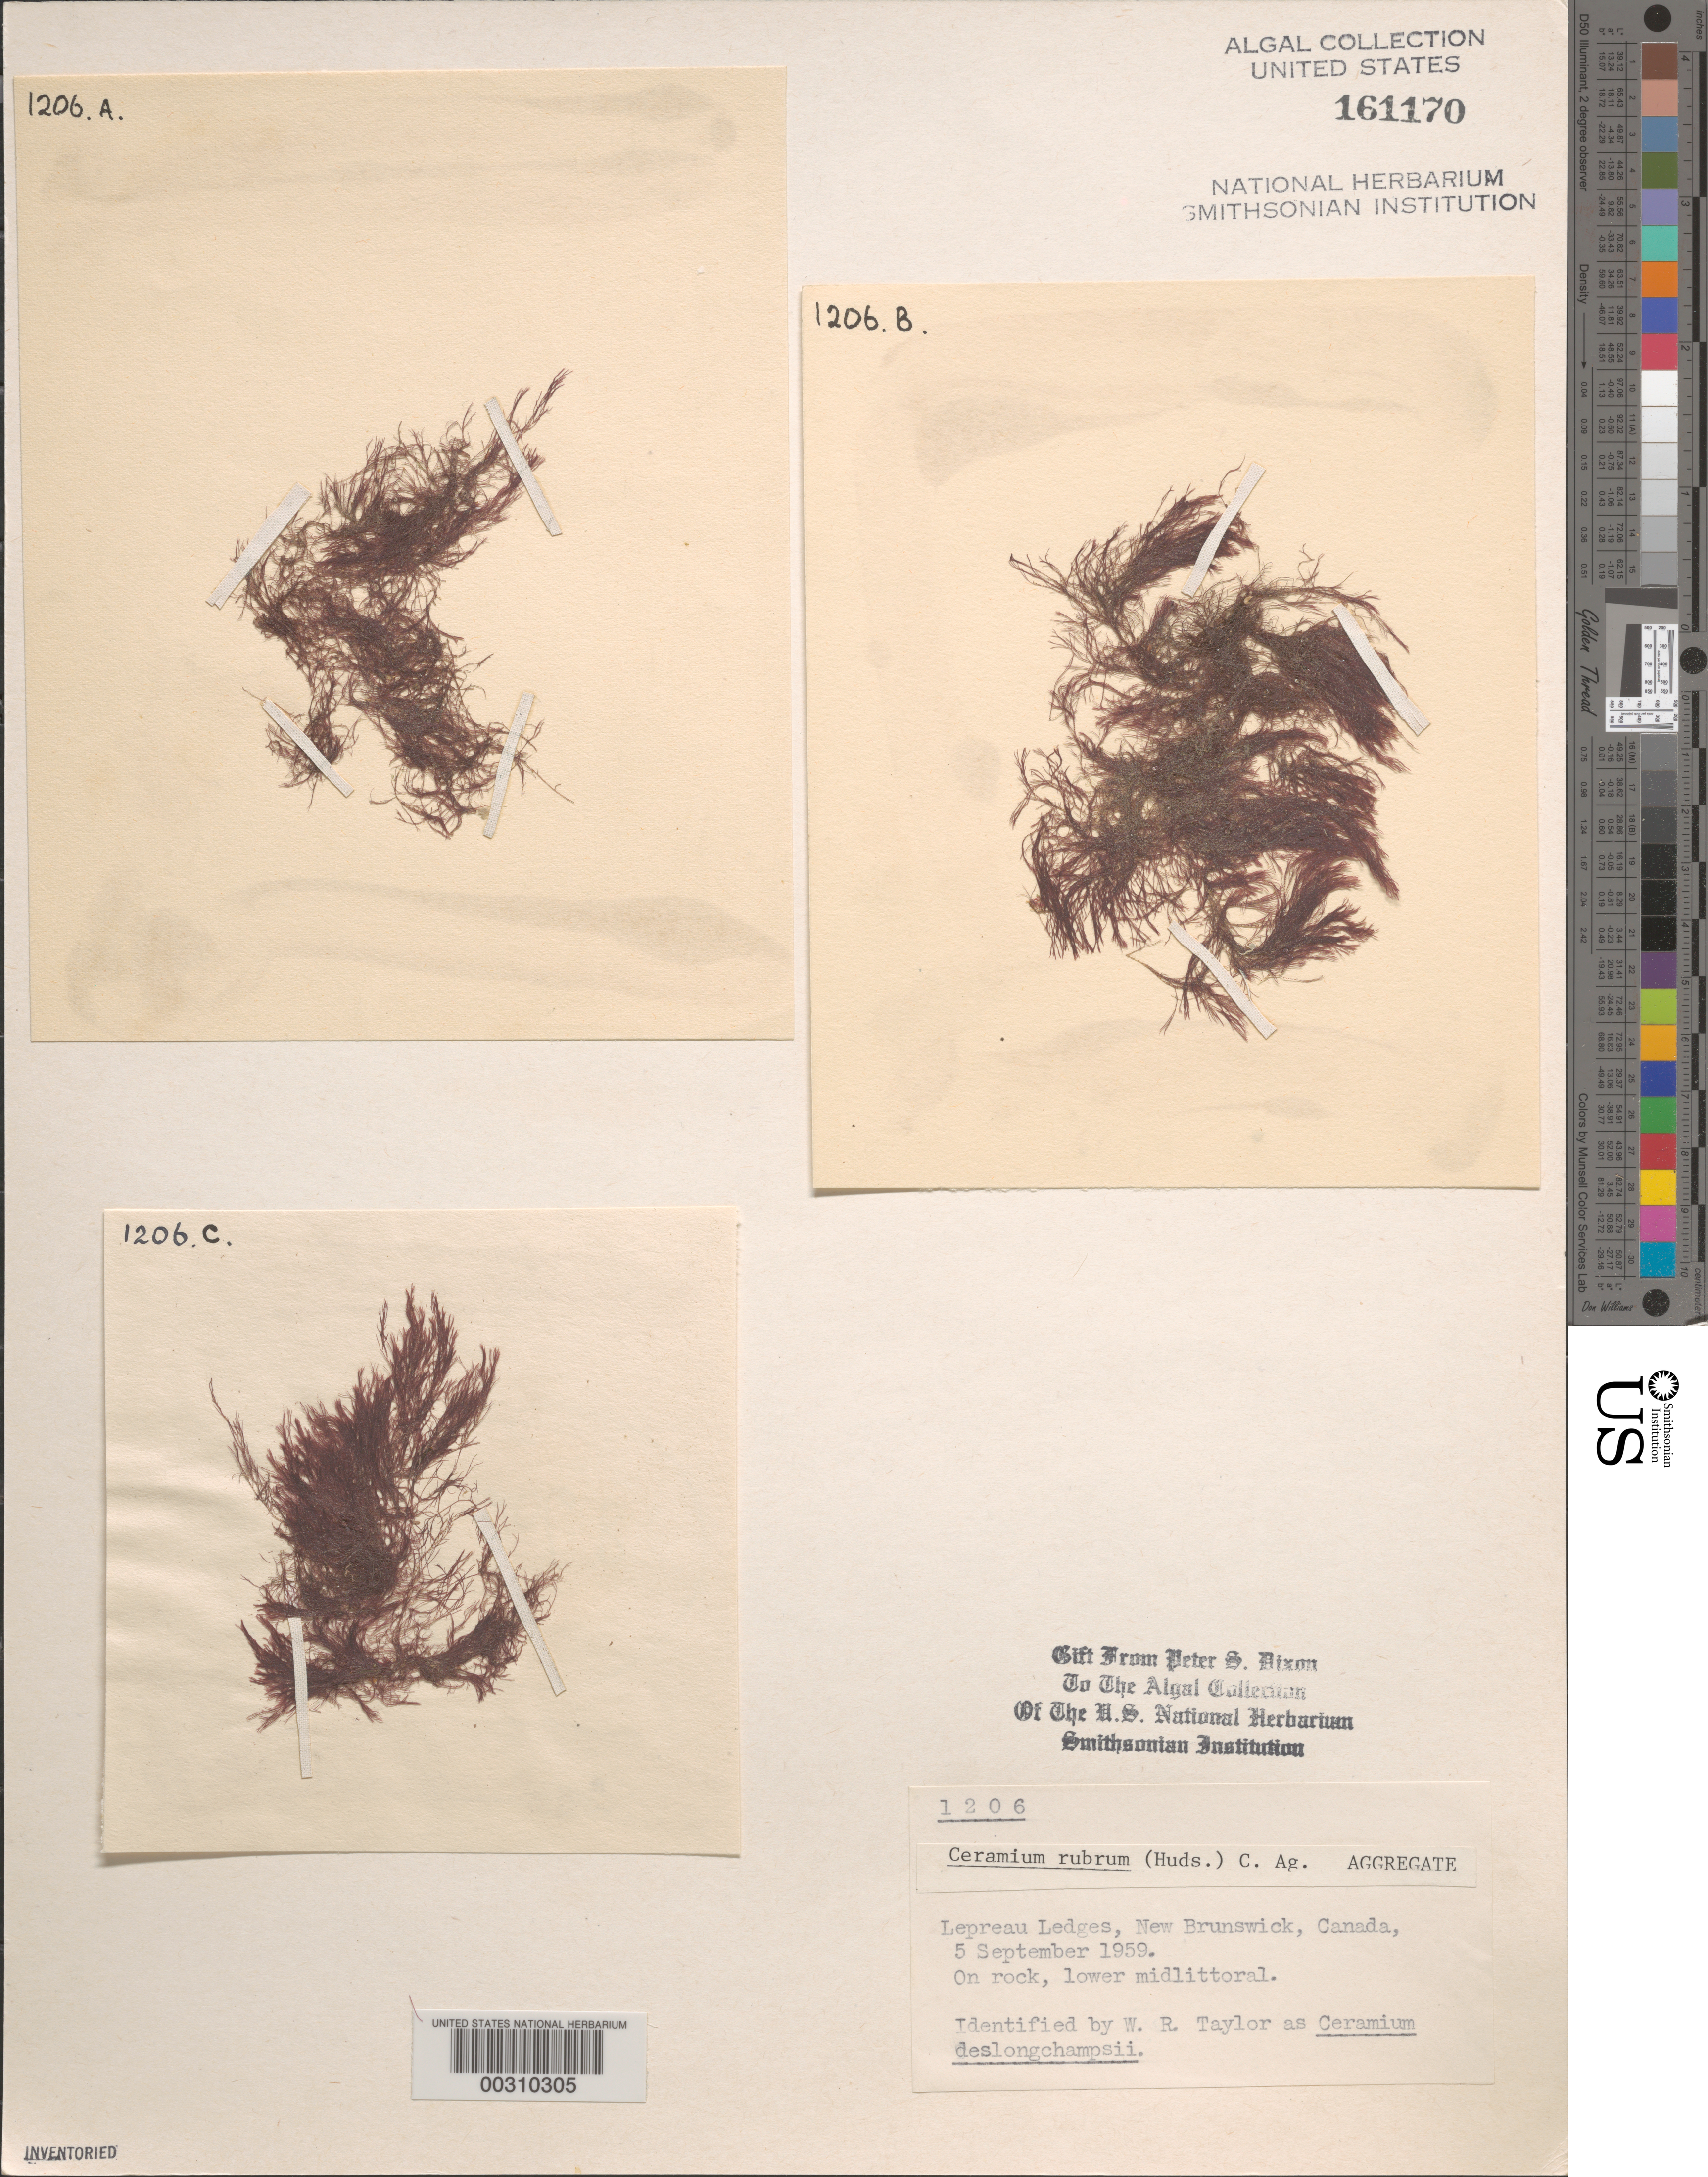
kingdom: Plantae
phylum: Rhodophyta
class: Florideophyceae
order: Ceramiales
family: Ceramiaceae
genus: Ceramium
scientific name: Ceramium rubrum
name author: C. Agardh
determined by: Dixon, P. S.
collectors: P. S. Dixon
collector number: PSD 1206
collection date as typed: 05 Sep 1959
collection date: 1959-09-05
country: Canada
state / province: New Brunswick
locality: Lepreau ledges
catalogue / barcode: US 161170